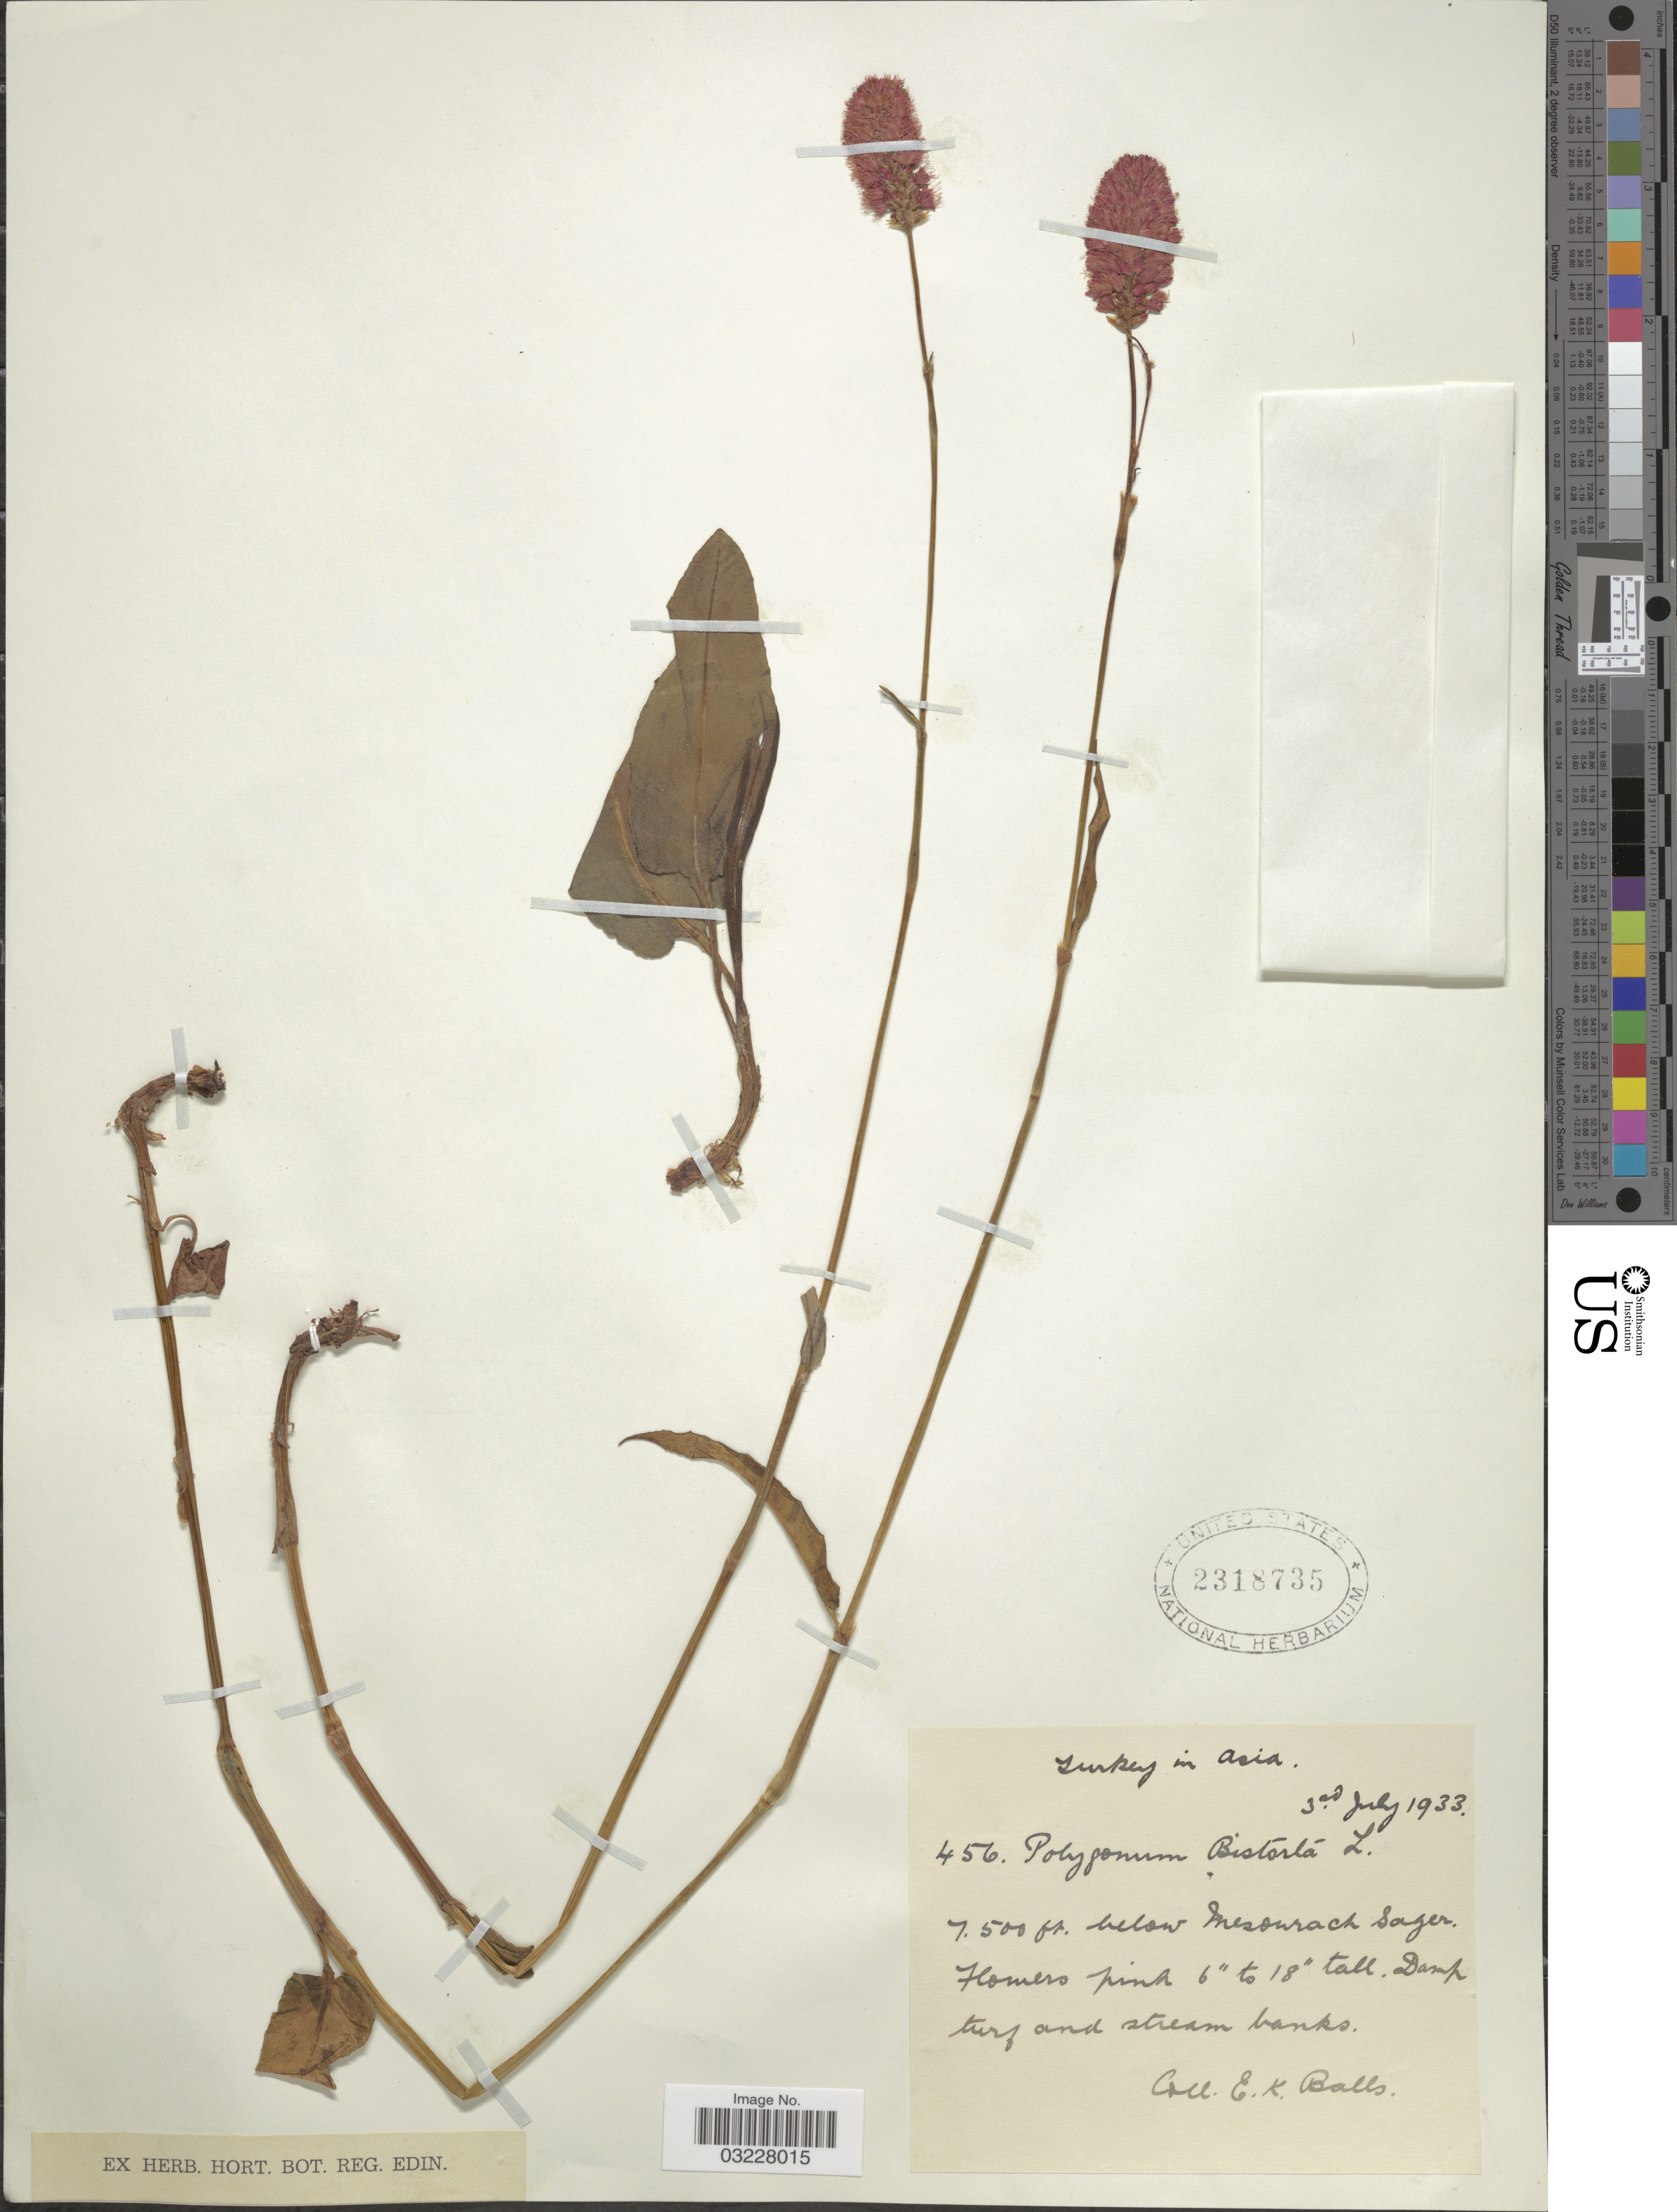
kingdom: Plantae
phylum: Tracheophyta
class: Magnoliopsida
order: Caryophyllales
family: Polygonaceae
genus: Bistorta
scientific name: Bistorta officinalis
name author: Delarbre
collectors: E. K. Balls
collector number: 456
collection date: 1933-07-03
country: Turkey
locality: Turkey in Asia. Below Mesourach Sager.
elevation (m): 2286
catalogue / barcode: US 2318735